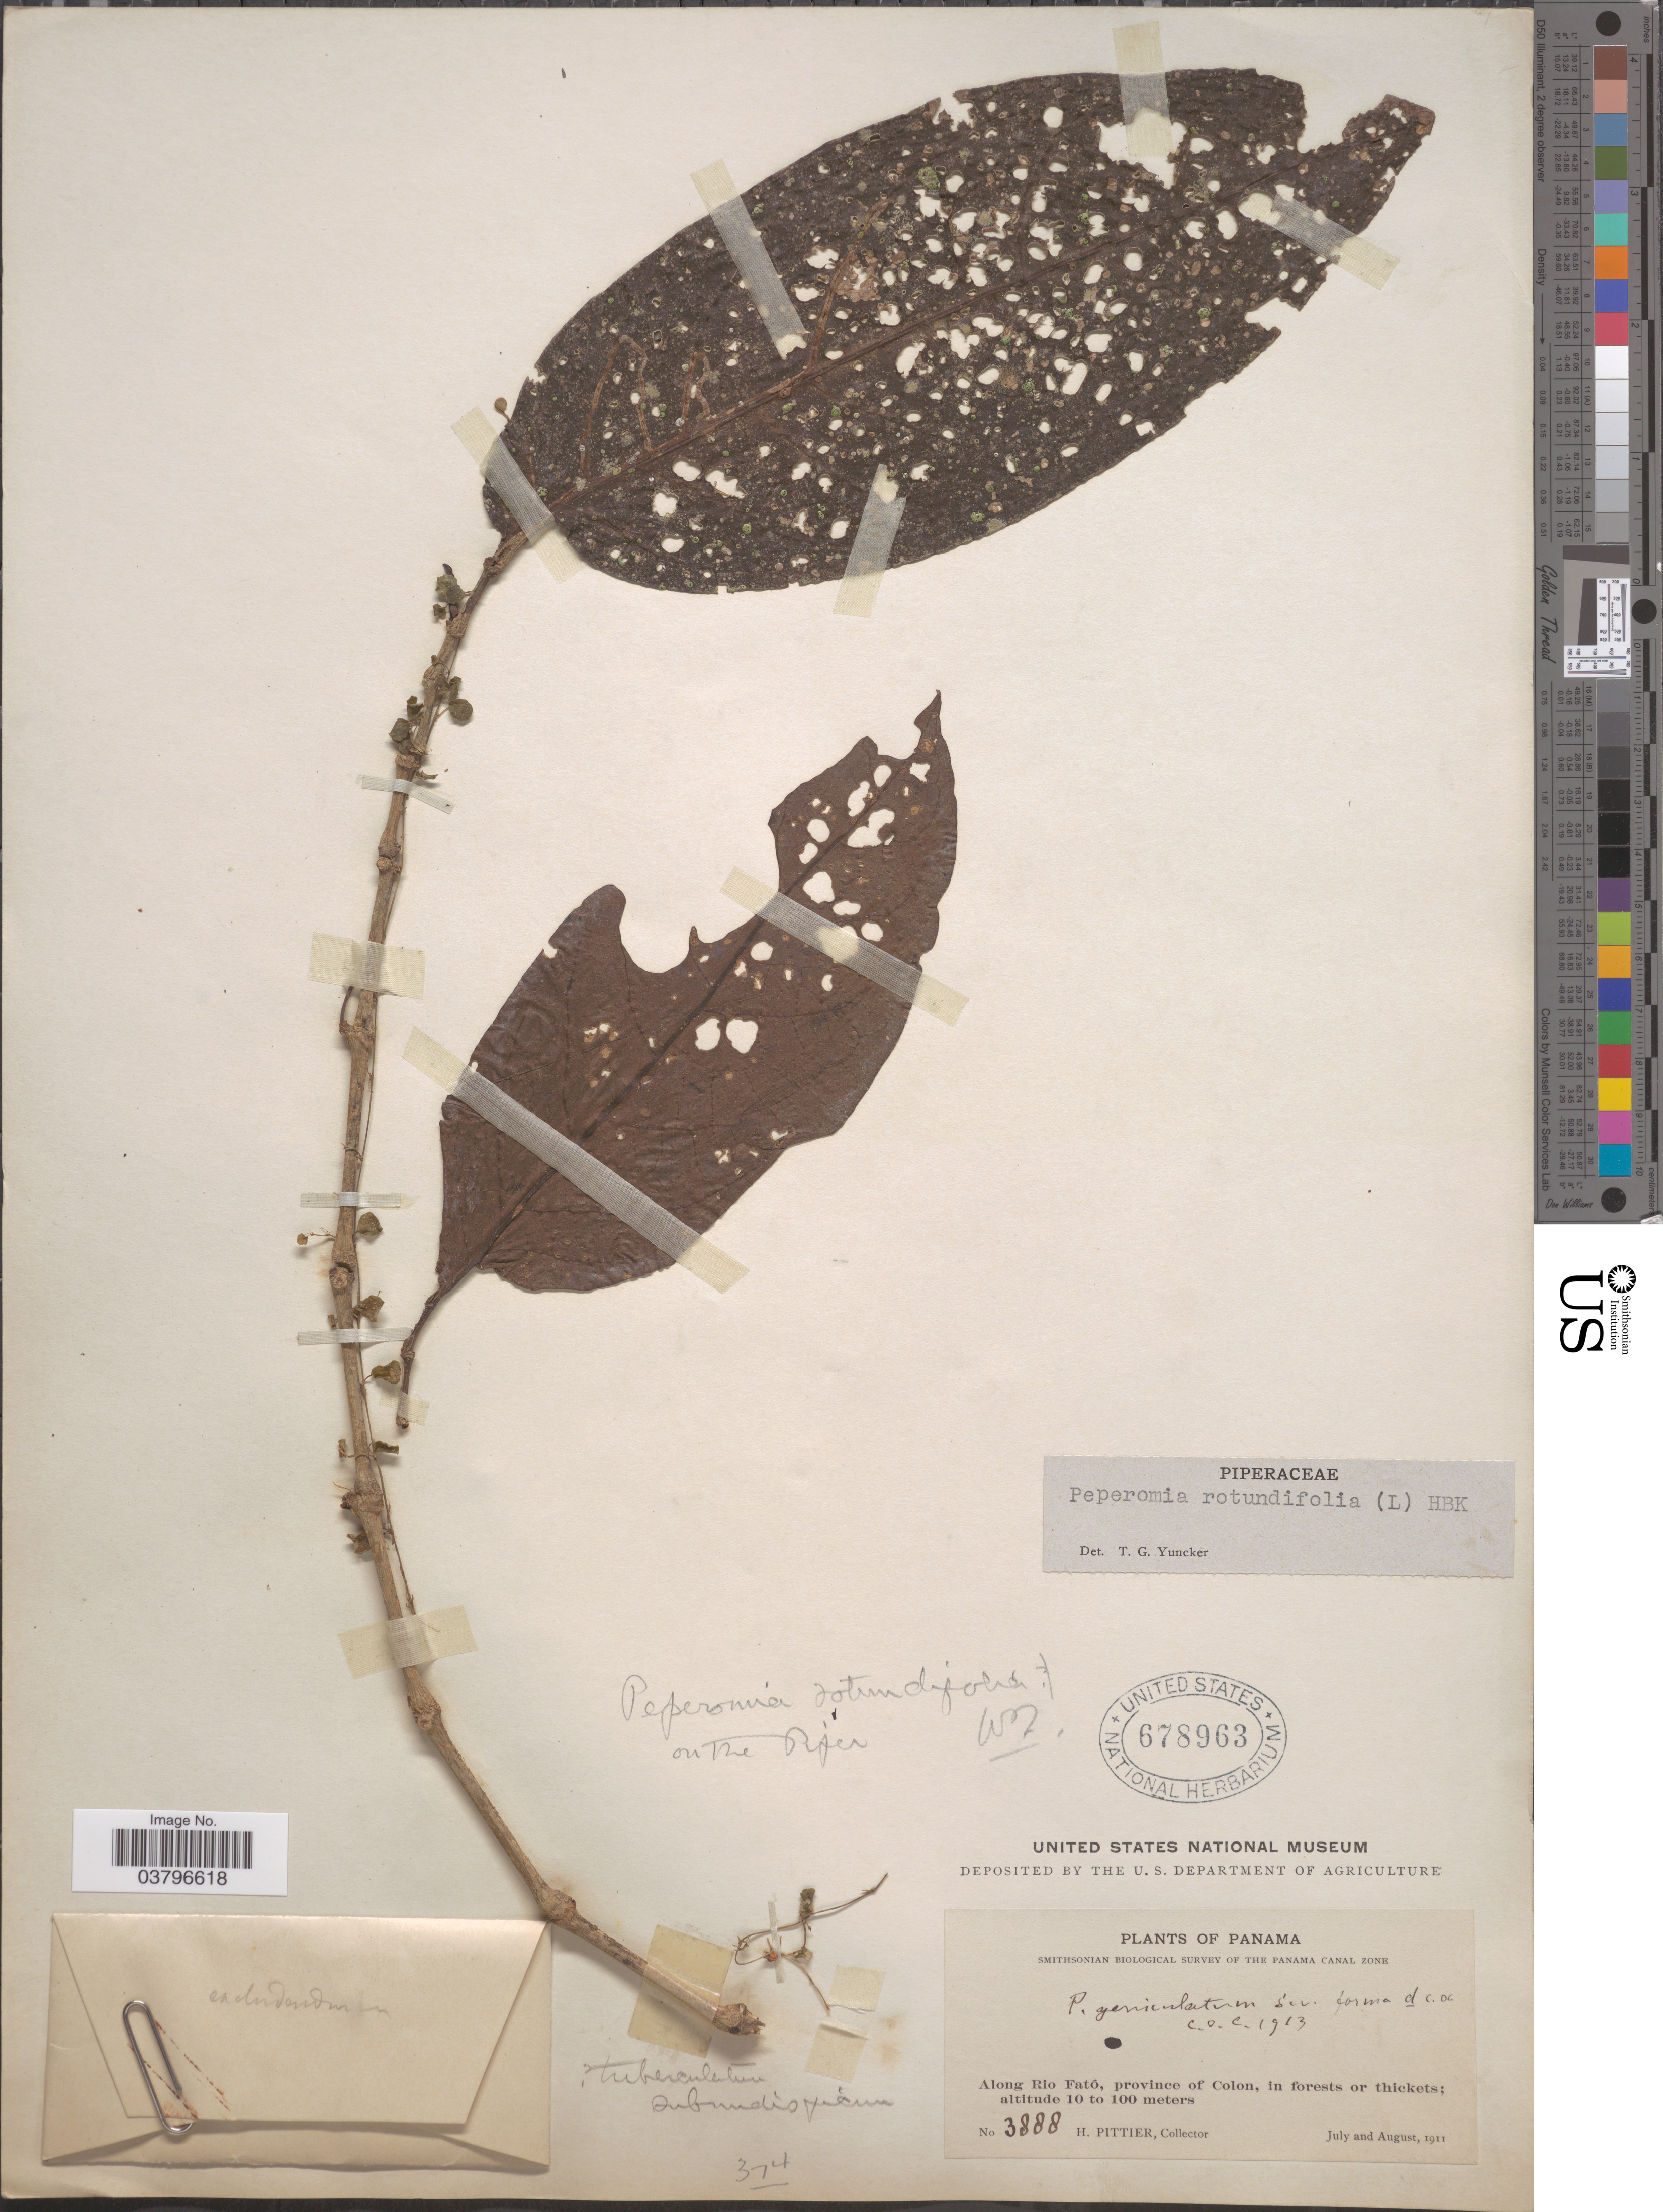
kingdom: Plantae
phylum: Tracheophyta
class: Magnoliopsida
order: Piperales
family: Piperaceae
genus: Peperomia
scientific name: Peperomia rotundifolia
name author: (L.) Kunth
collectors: H. F. Pittier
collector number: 3888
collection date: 1911-07/1911-08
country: Panama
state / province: Colón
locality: Along Rio Fató.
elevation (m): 10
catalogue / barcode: US 678963